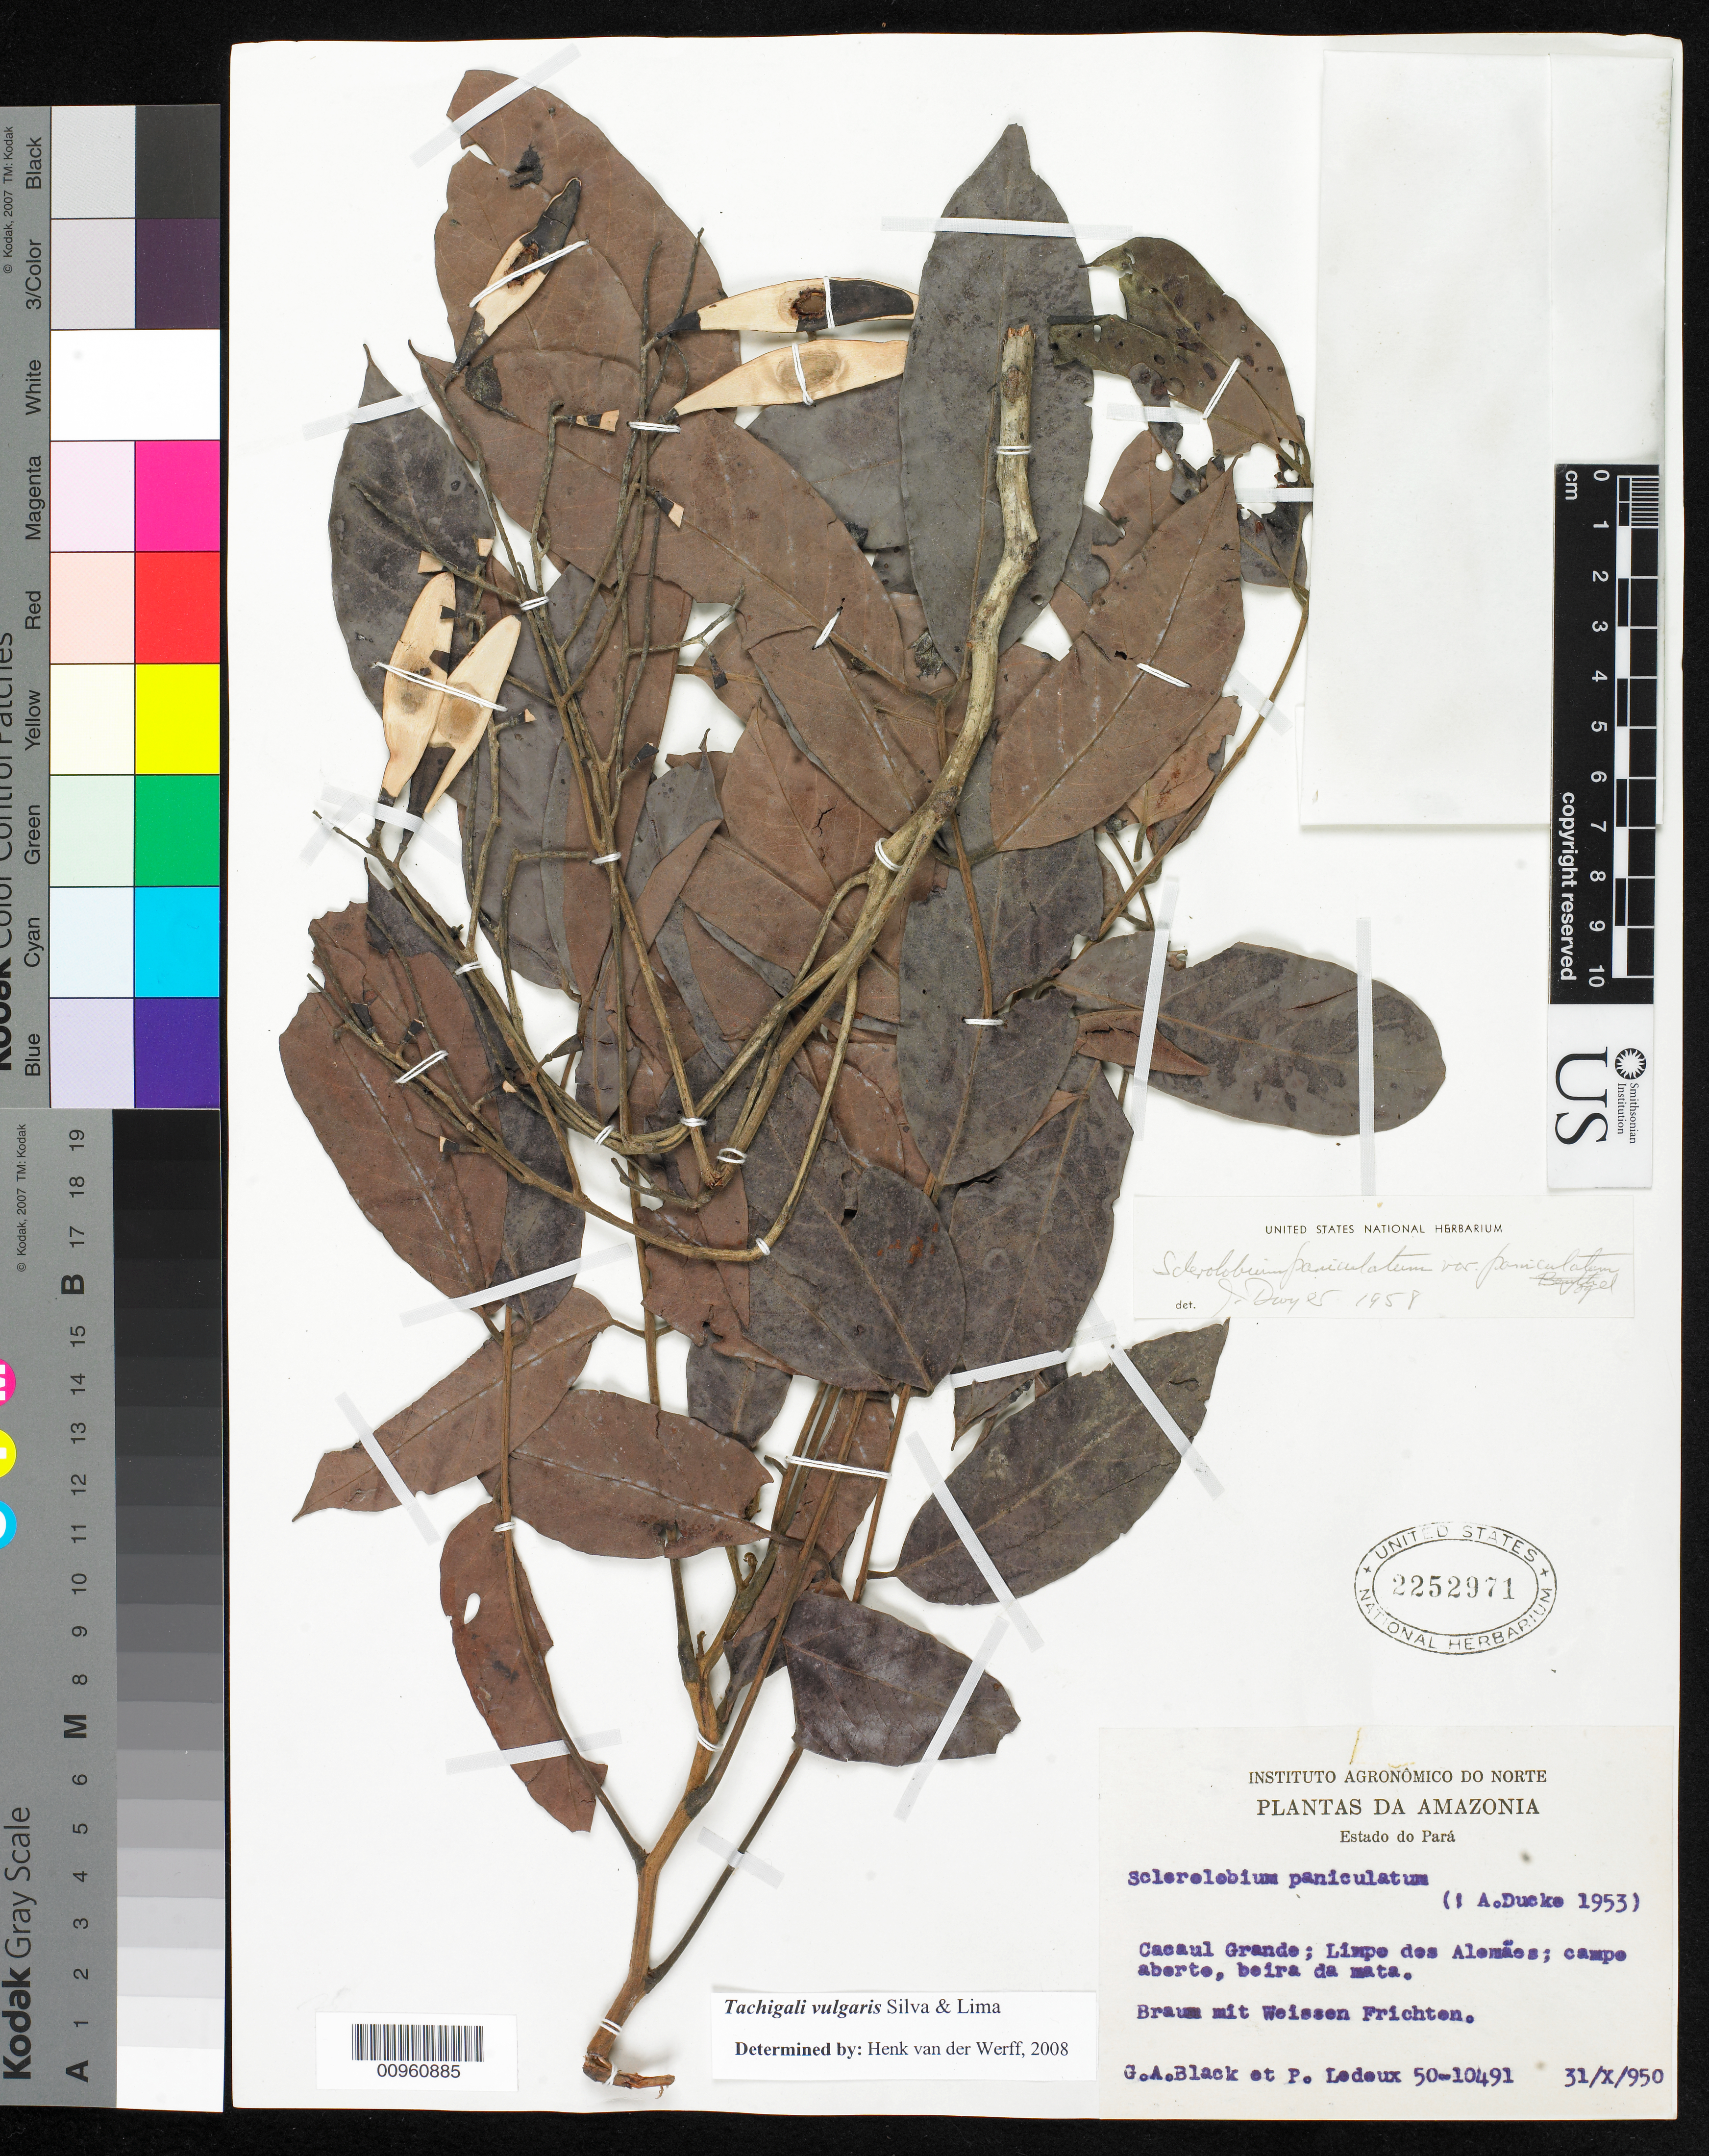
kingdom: Plantae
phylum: Tracheophyta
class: Magnoliopsida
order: Fabales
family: Fabaceae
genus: Tachigali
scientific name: Tachigali vulgaris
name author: L.F. Gomes da Silva & H.C. Lima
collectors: G. A. Black & Ledeux, P.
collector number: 50-10491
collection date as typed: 31 -- 1950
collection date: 1950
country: Brazil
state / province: Pará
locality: Cacaul Grande; Limpe des Alemaes; campe aberte, beira da mata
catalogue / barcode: US 2252971